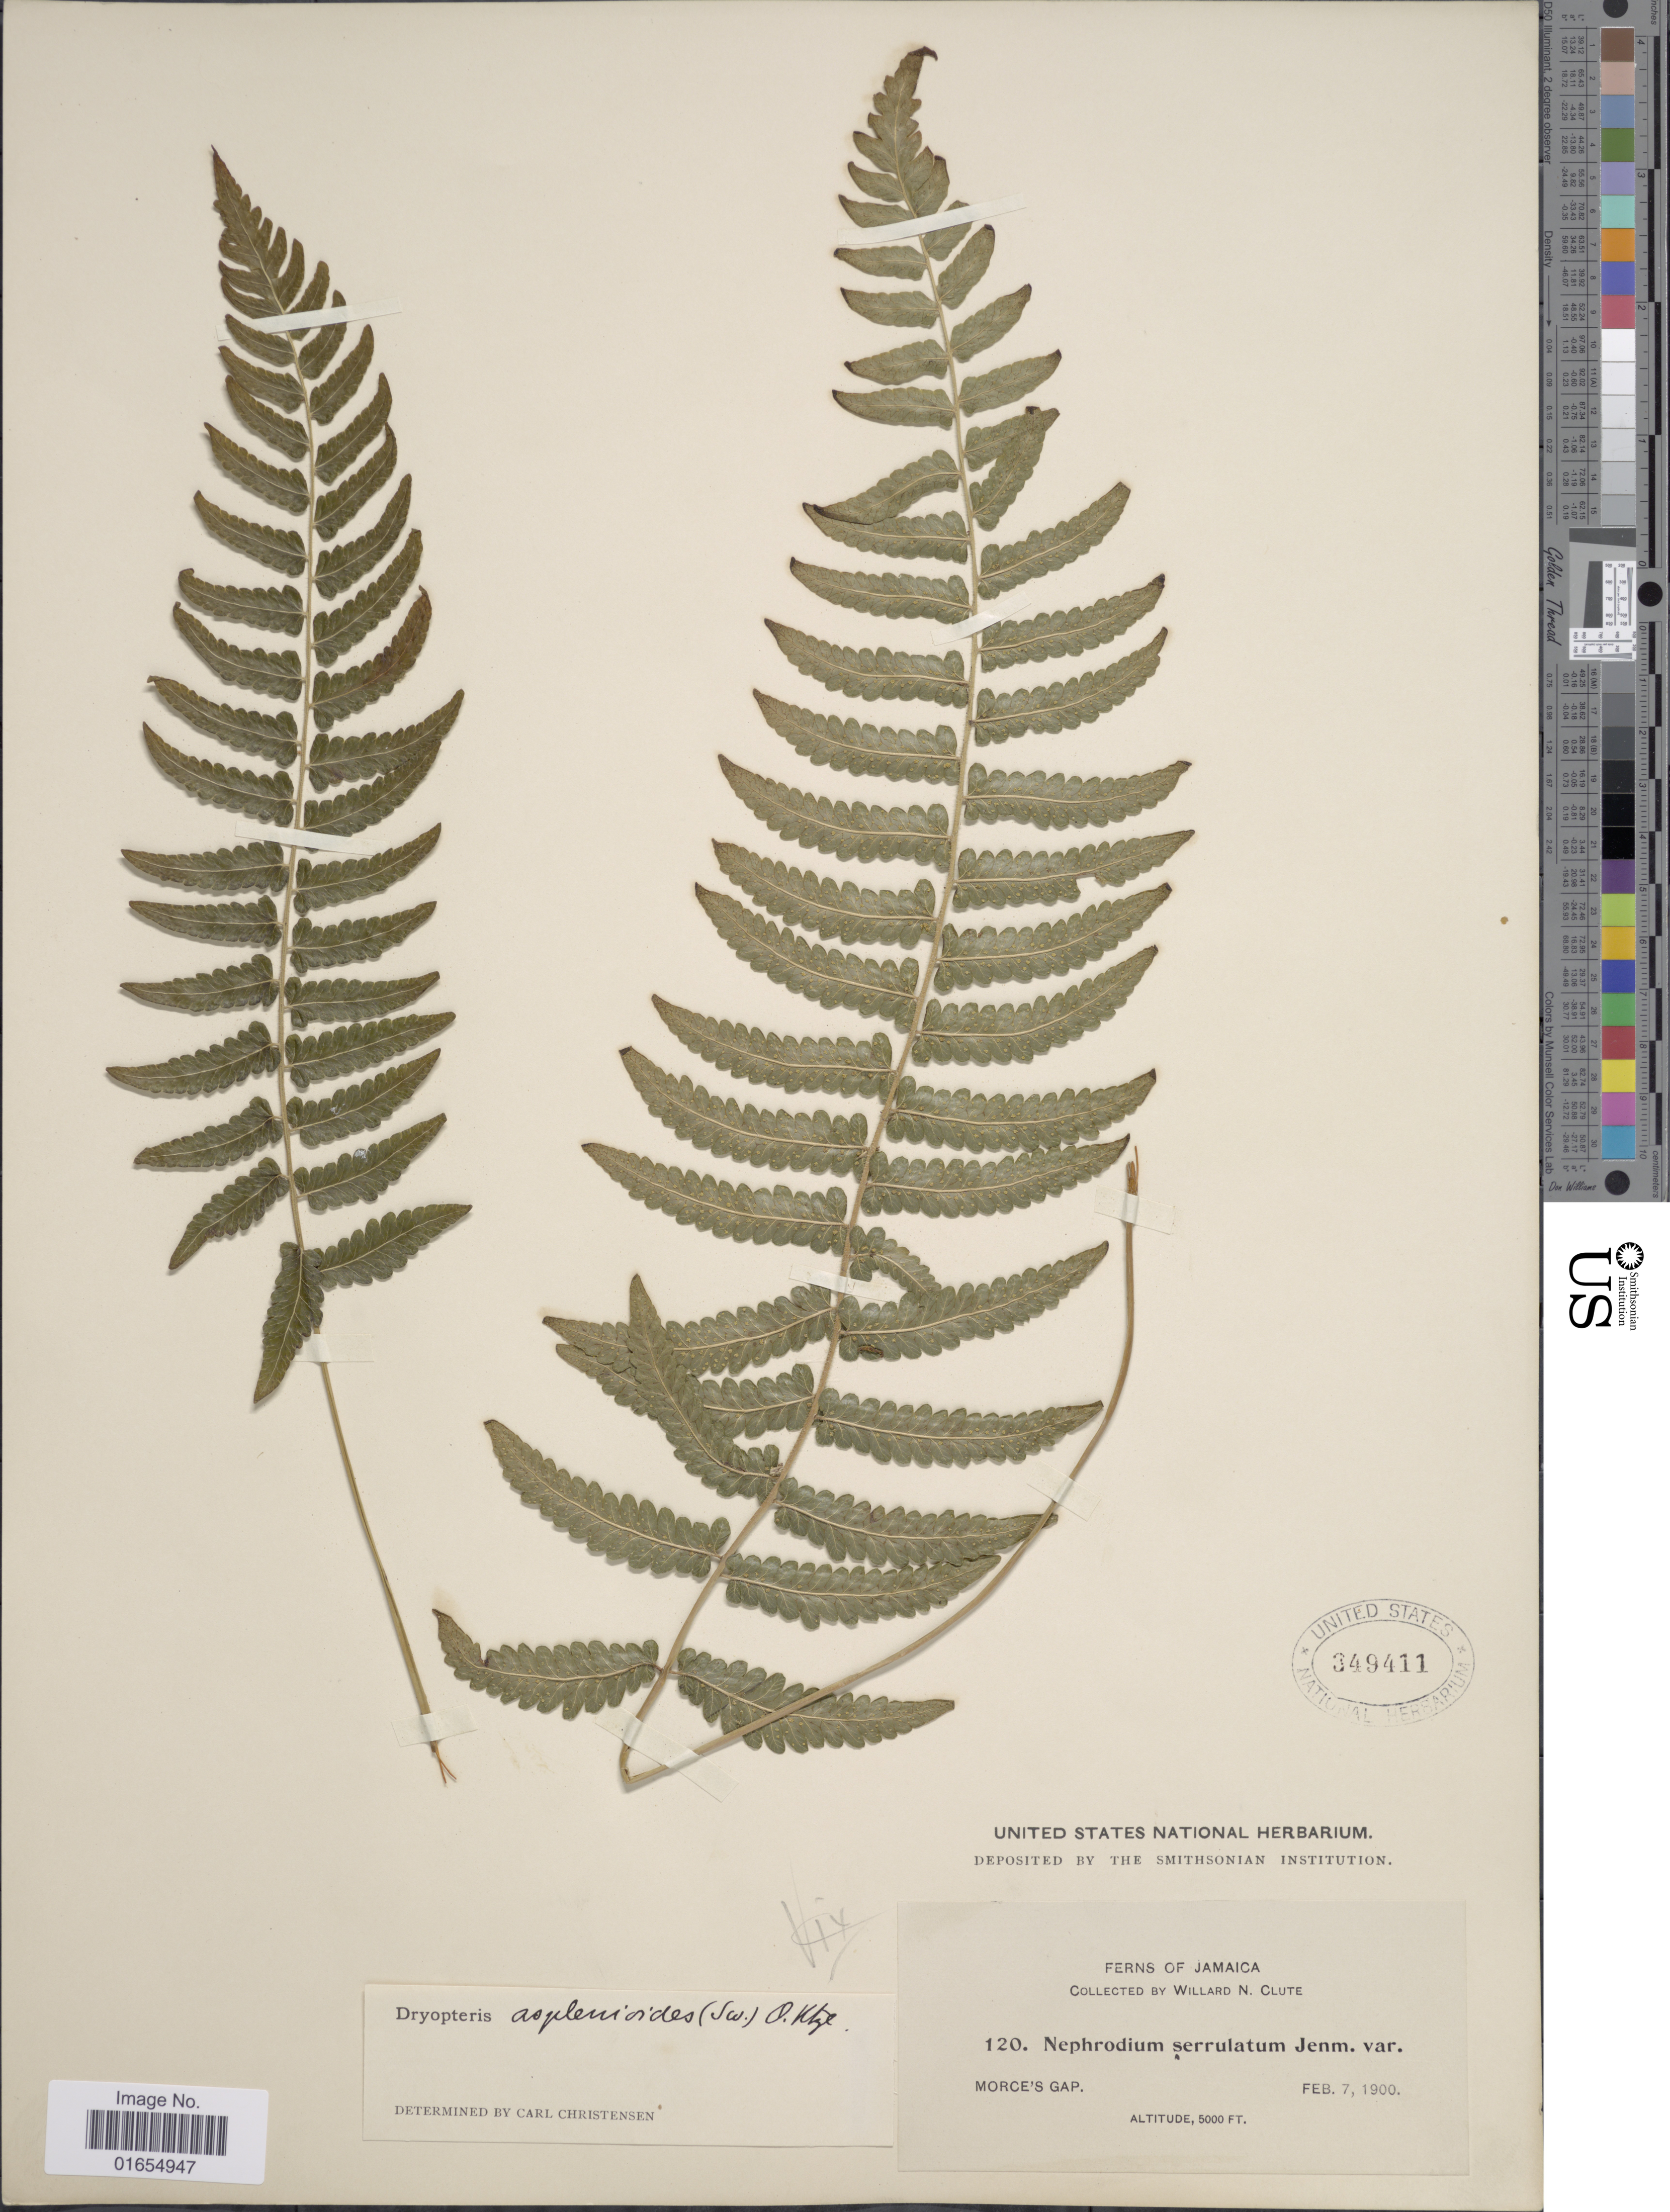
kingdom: Plantae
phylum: Tracheophyta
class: Polypodiopsida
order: Polypodiales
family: Thelypteridaceae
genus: Goniopteris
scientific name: Goniopteris retroflexa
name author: (L.) Pic. Serm.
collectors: W. N. Clute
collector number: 120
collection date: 1900-02-07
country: Jamaica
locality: Morce's Gap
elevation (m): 1524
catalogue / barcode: US 349411